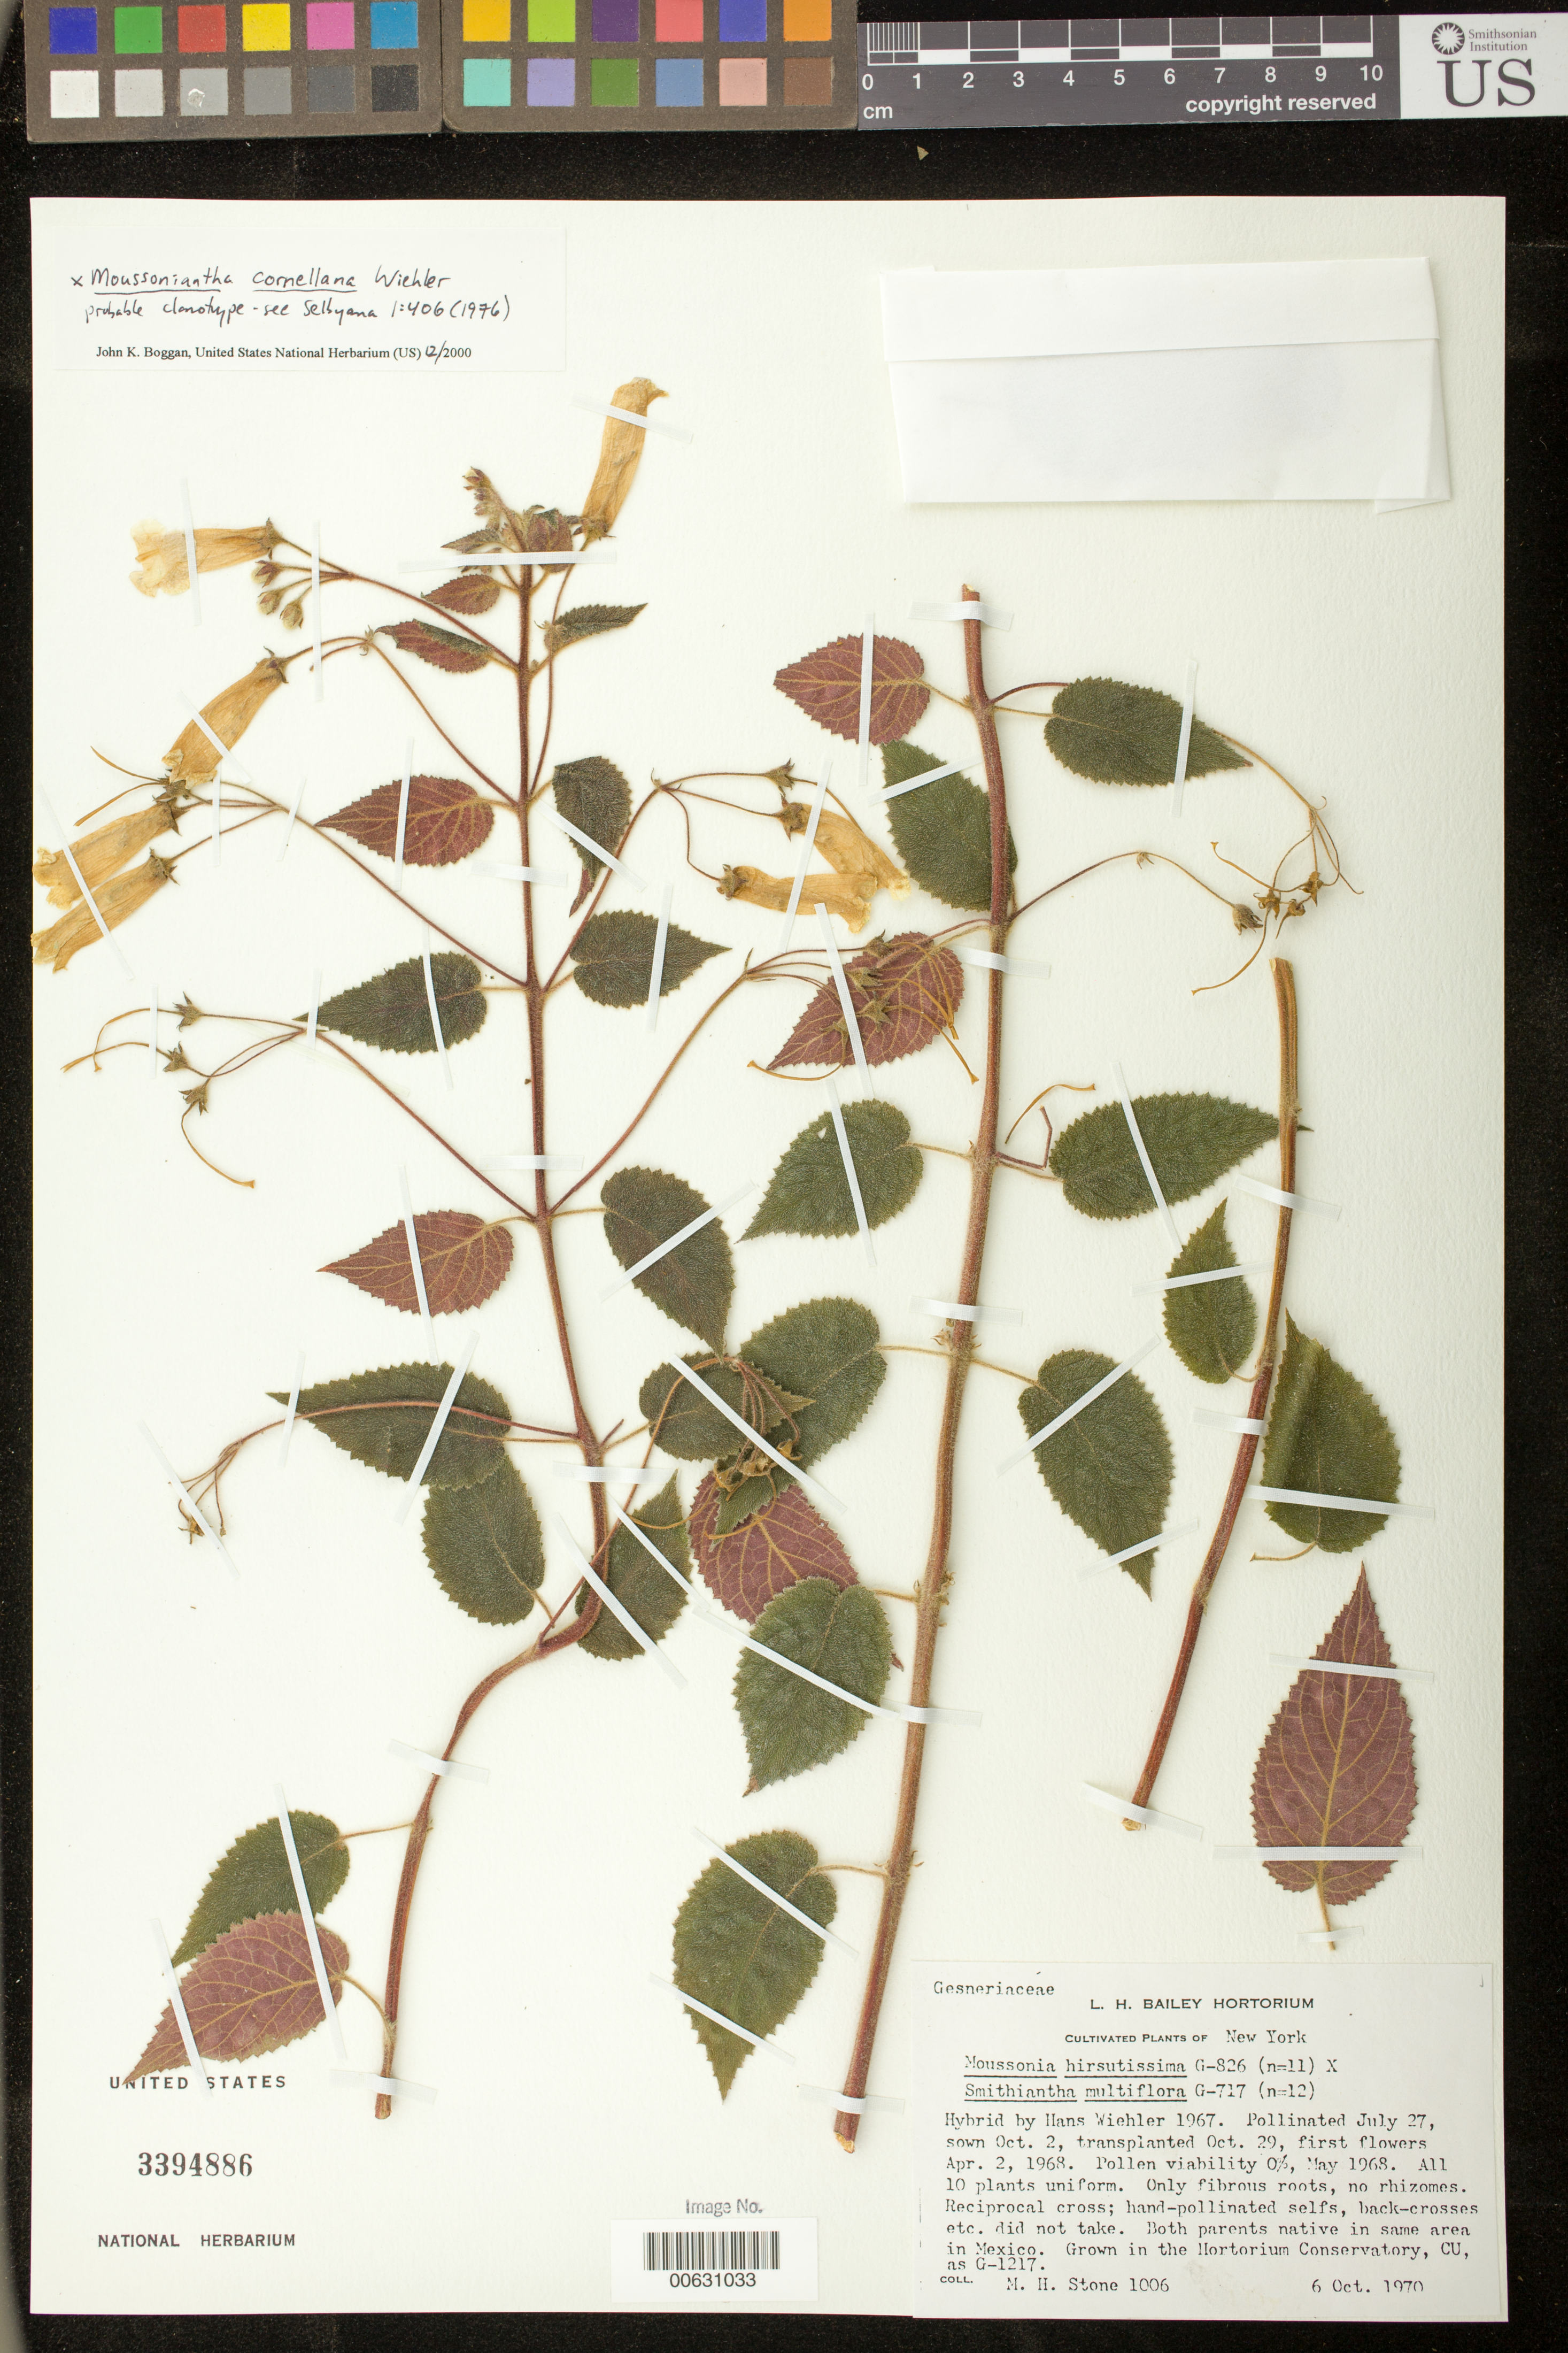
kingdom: Plantae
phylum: Tracheophyta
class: Magnoliopsida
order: Lamiales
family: Gesneriaceae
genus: Moussoniantha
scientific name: x Moussoniantha cornellana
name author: Wiehler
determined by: Skog, Laurence E.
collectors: M. Stone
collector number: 1006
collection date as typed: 06 Oct 1970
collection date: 1970-10-06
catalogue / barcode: US 3394886